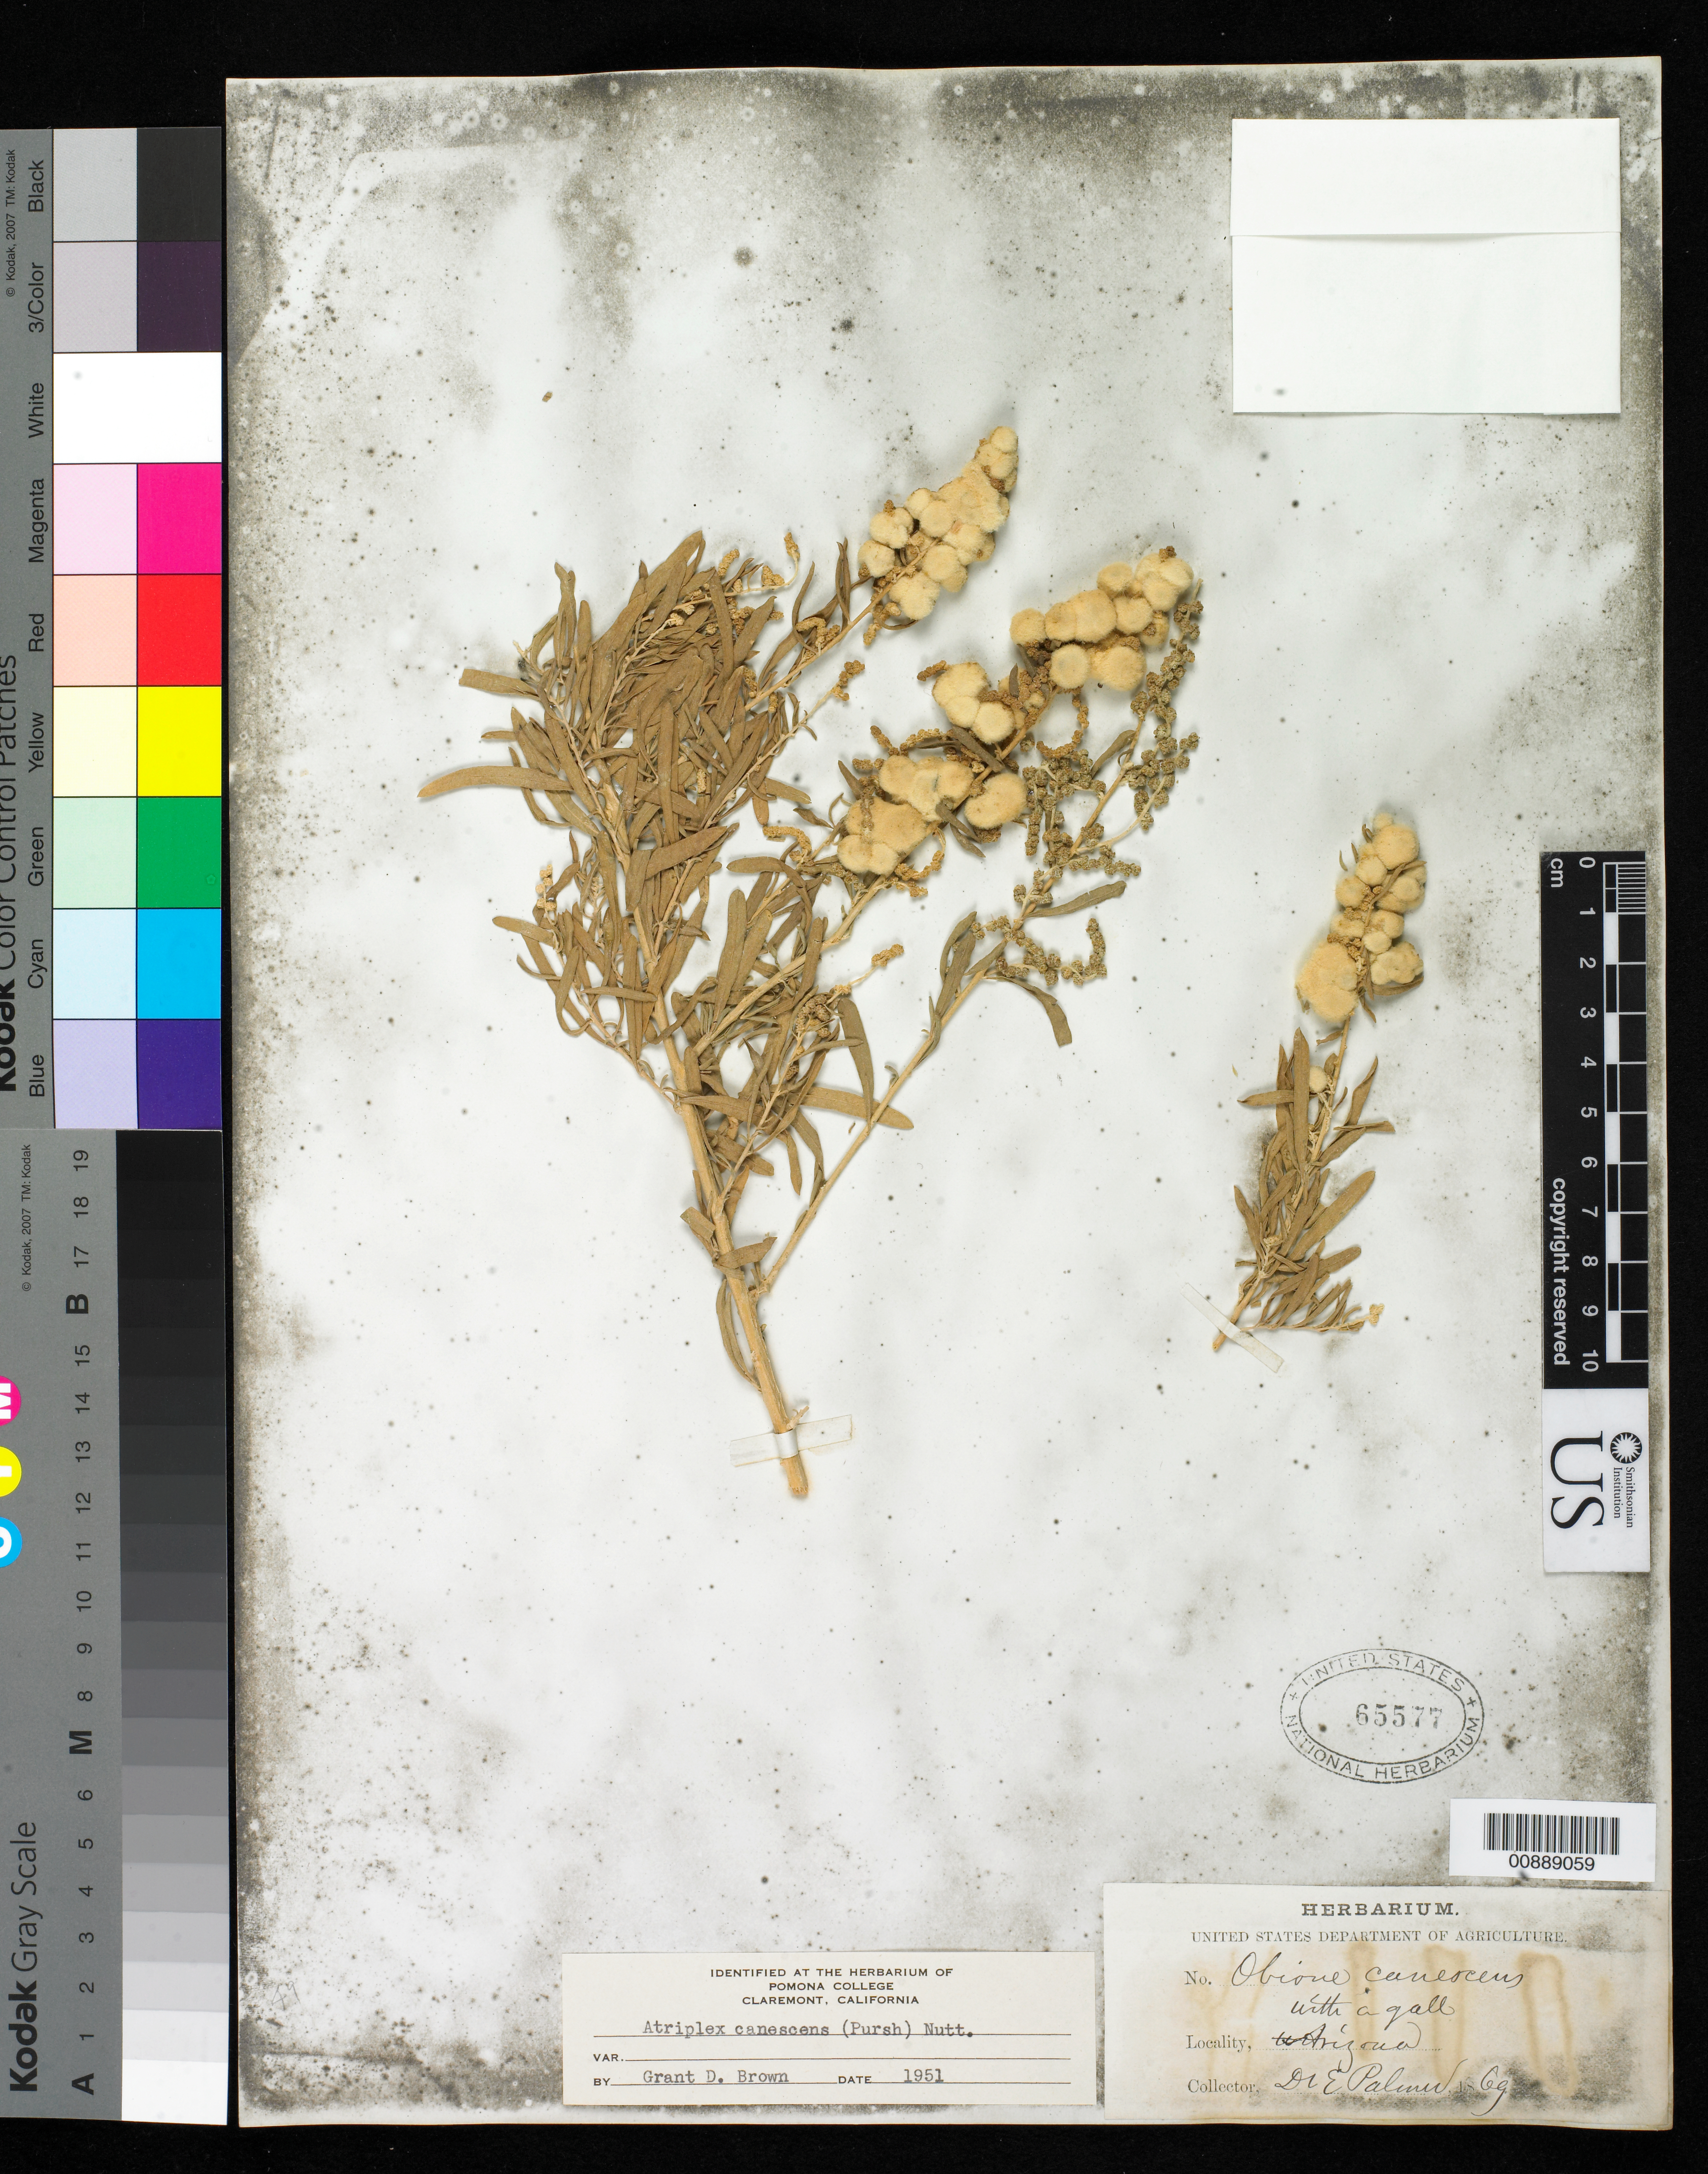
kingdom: Plantae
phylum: Tracheophyta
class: Magnoliopsida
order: Caryophyllales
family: Amaranthaceae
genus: Atriplex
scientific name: Atriplex canescens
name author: (Pursh) Nutt.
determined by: Brown, G. D.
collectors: E. Palmer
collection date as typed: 1869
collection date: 1869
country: United States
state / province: Arizona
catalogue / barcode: US 65577